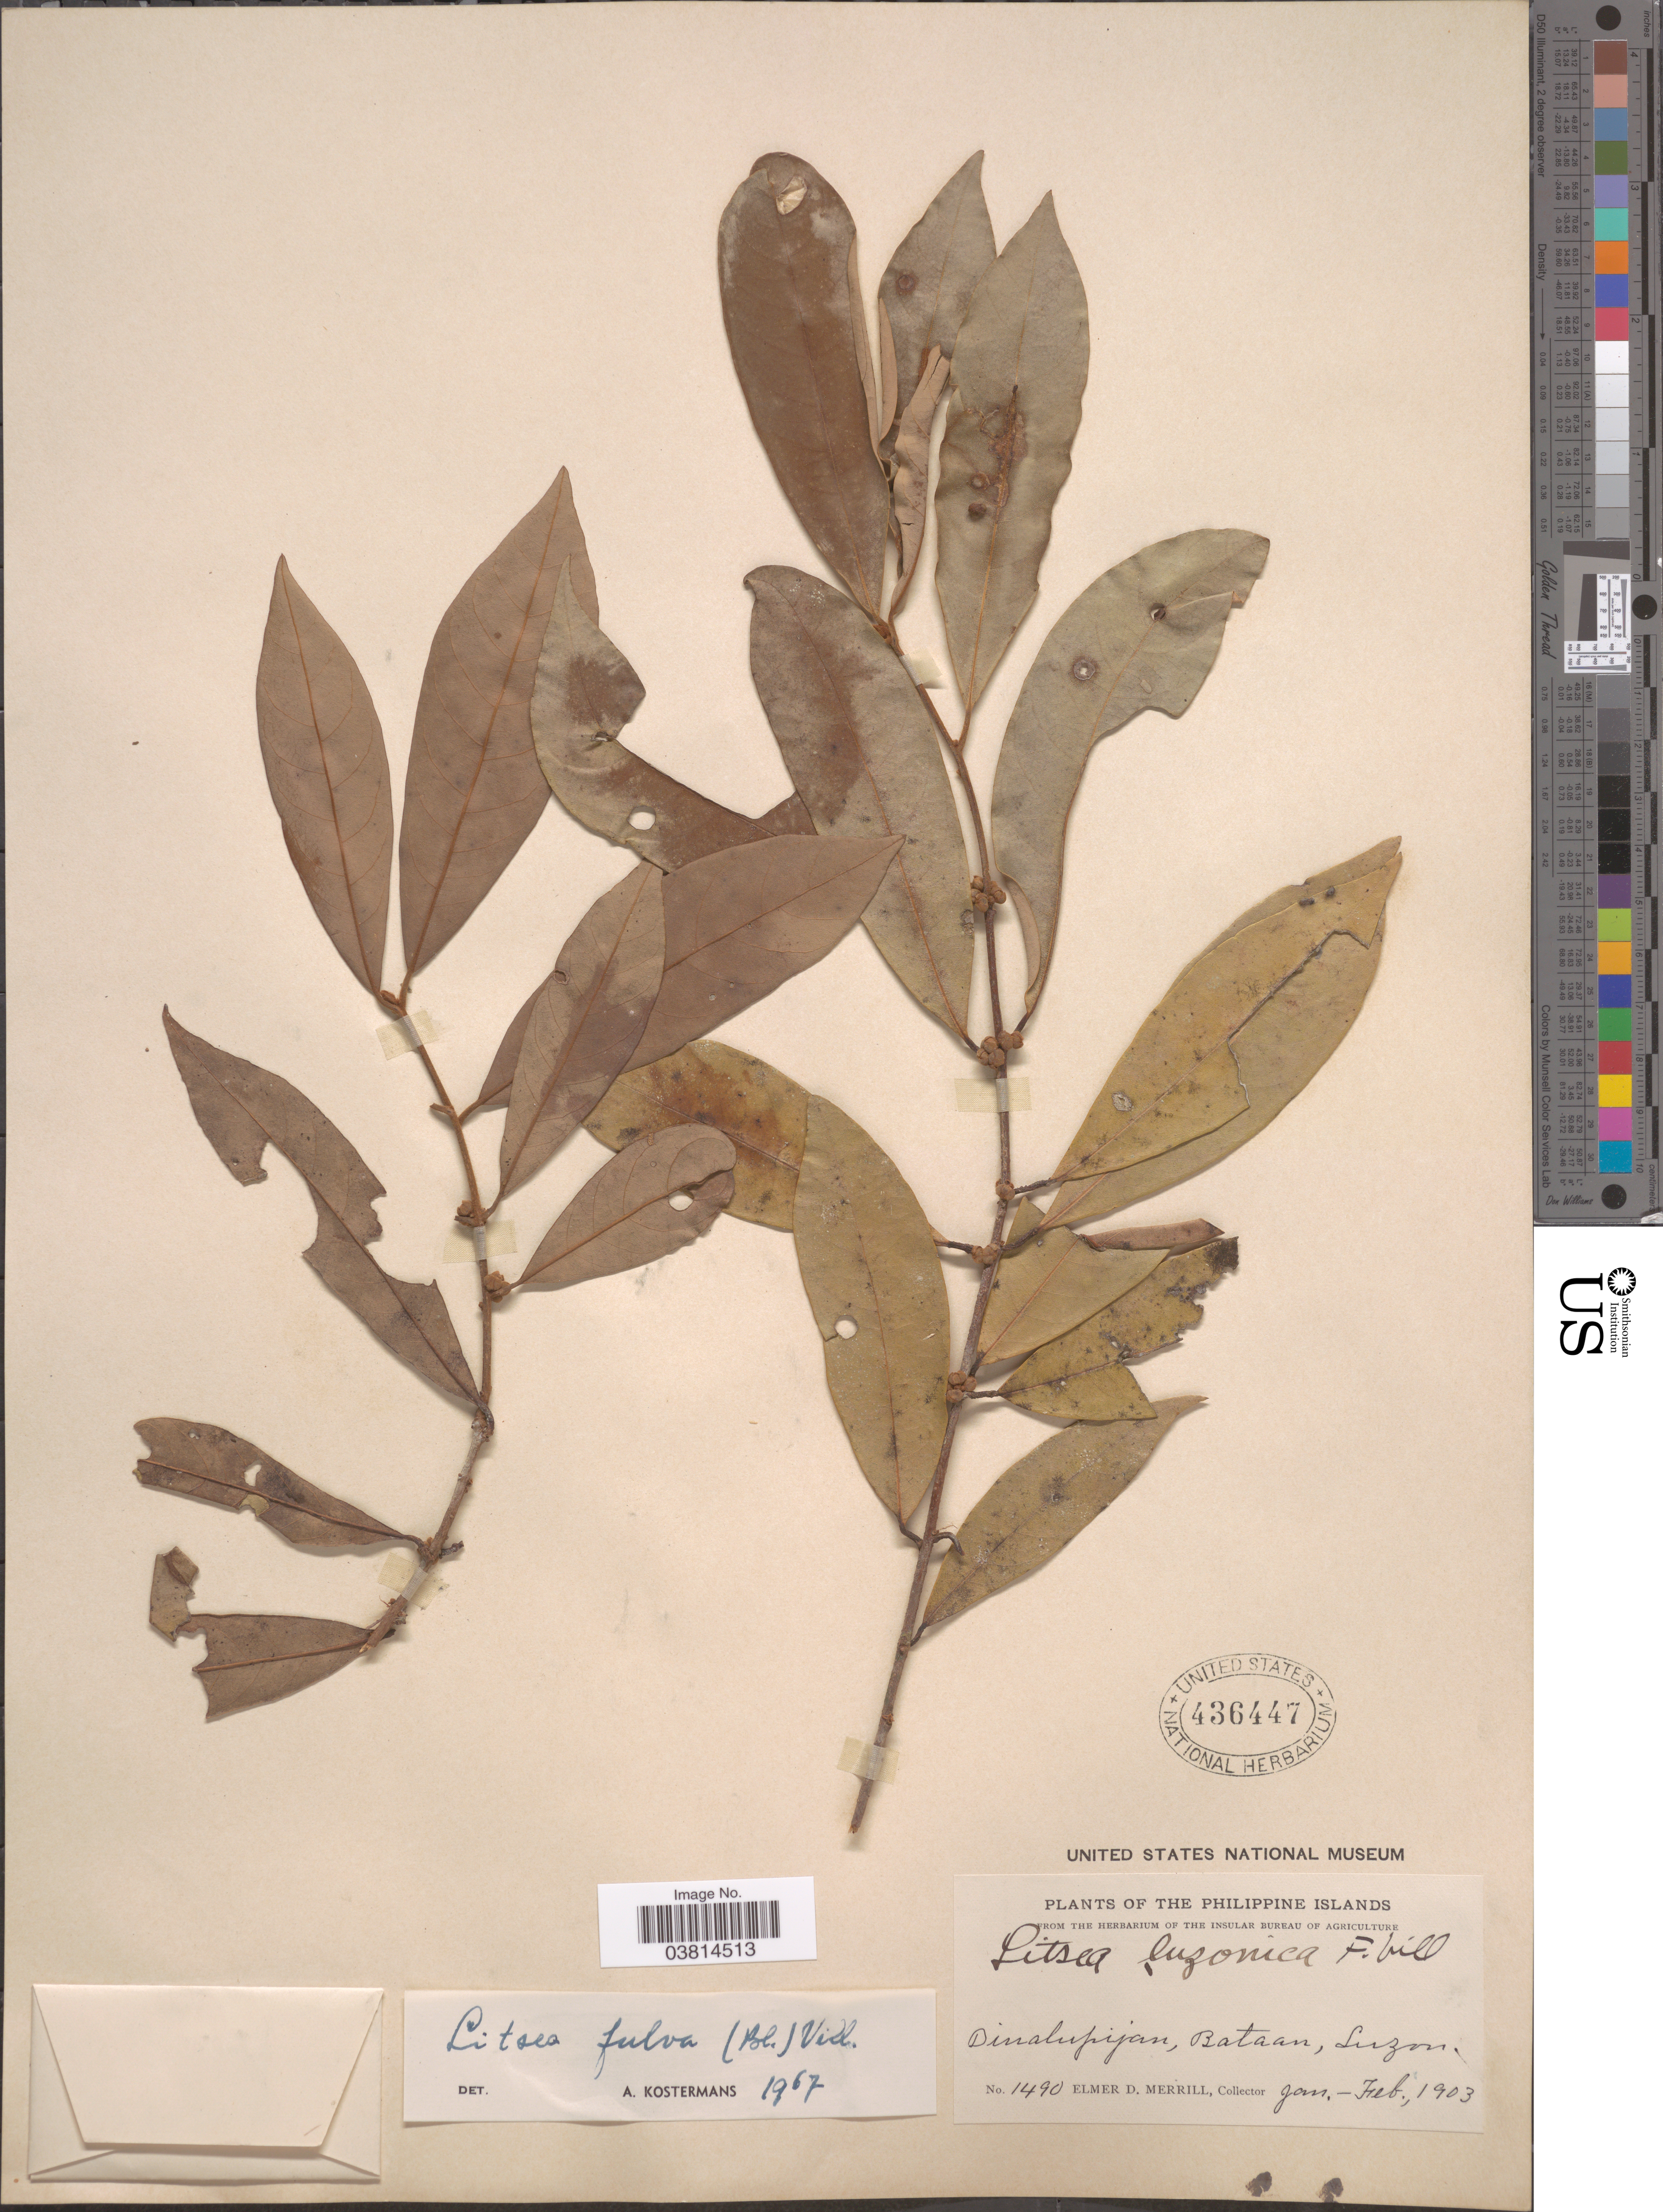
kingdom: Plantae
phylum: Tracheophyta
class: Magnoliopsida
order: Laurales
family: Lauraceae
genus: Litsea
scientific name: Litsea fulva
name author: (Blume) Fern.-Vill.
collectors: E. D. Merrill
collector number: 1490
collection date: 1903-01/1903-02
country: Philippines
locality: Dinalupijan, Bataan, Luzon.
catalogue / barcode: US 436447